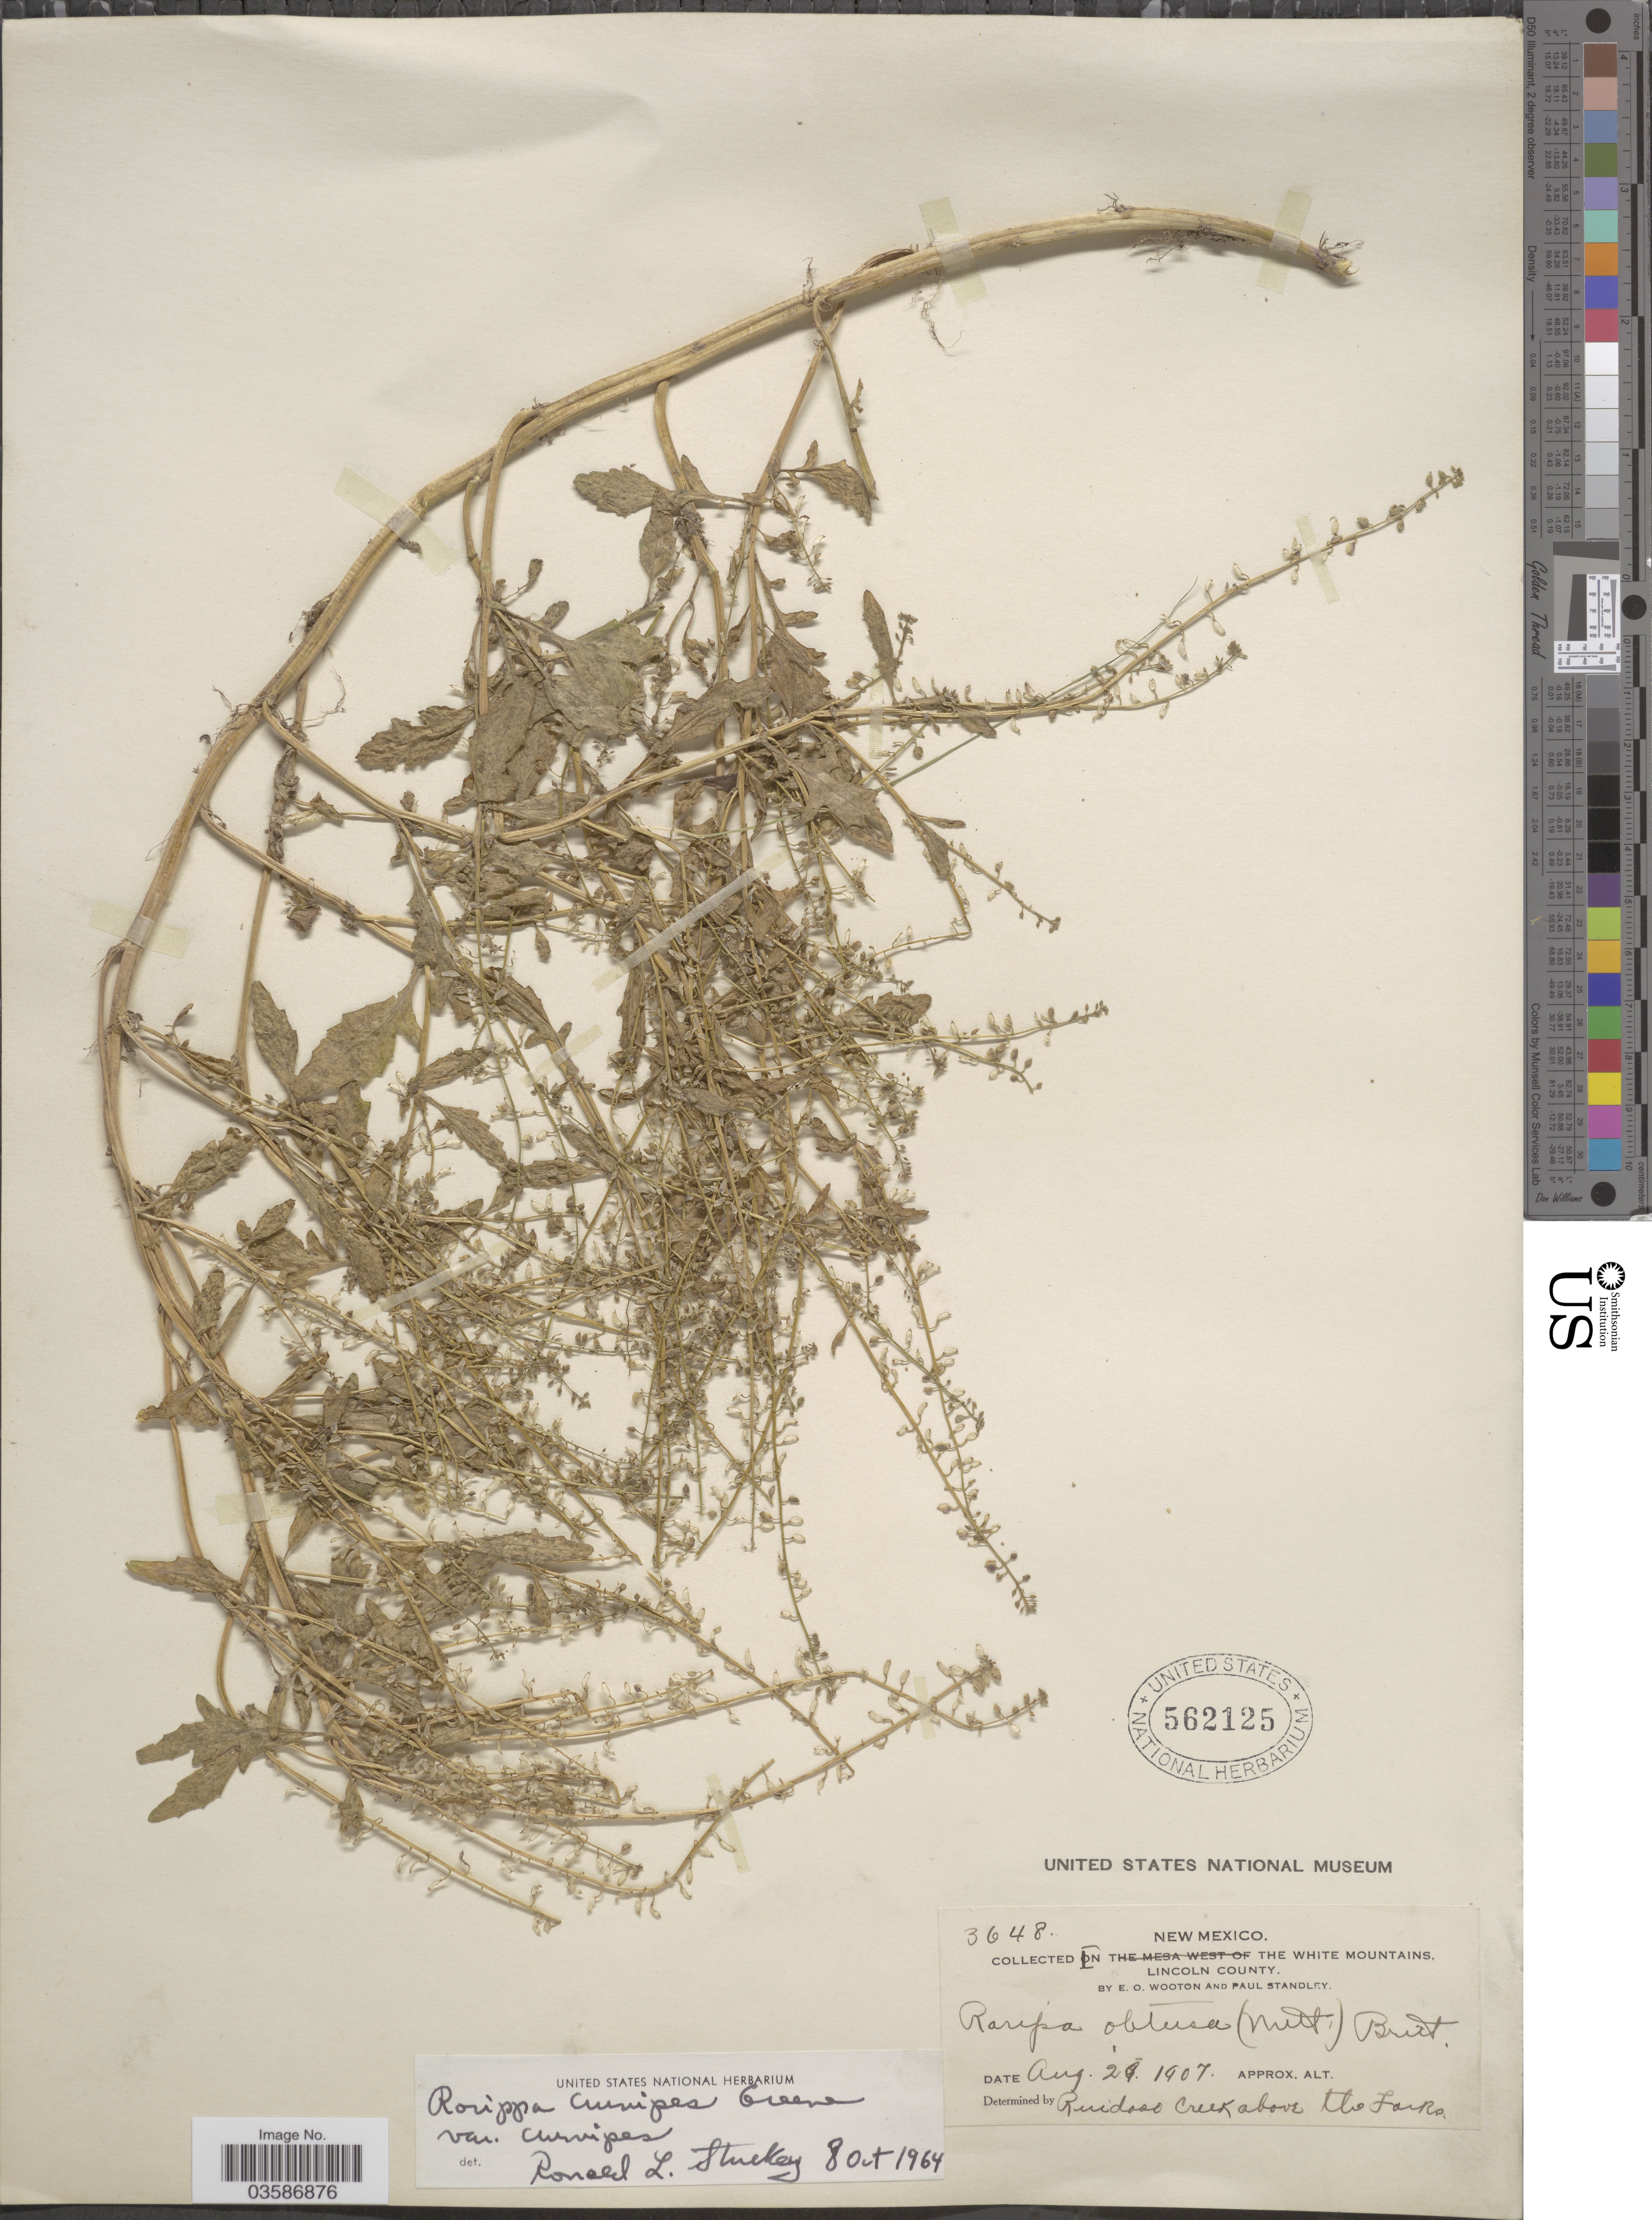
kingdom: Plantae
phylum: Tracheophyta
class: Magnoliopsida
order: Brassicales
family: Brassicaceae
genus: Rorippa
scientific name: Rorippa curvipes var. curvipes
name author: Greene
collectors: E. O. Wooton & P. C. Standley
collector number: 3648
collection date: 1907-08-29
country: United States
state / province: New Mexico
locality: In the White Mountains, Lincoln County. Ruidoso Creek above the Forks.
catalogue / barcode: US 562125